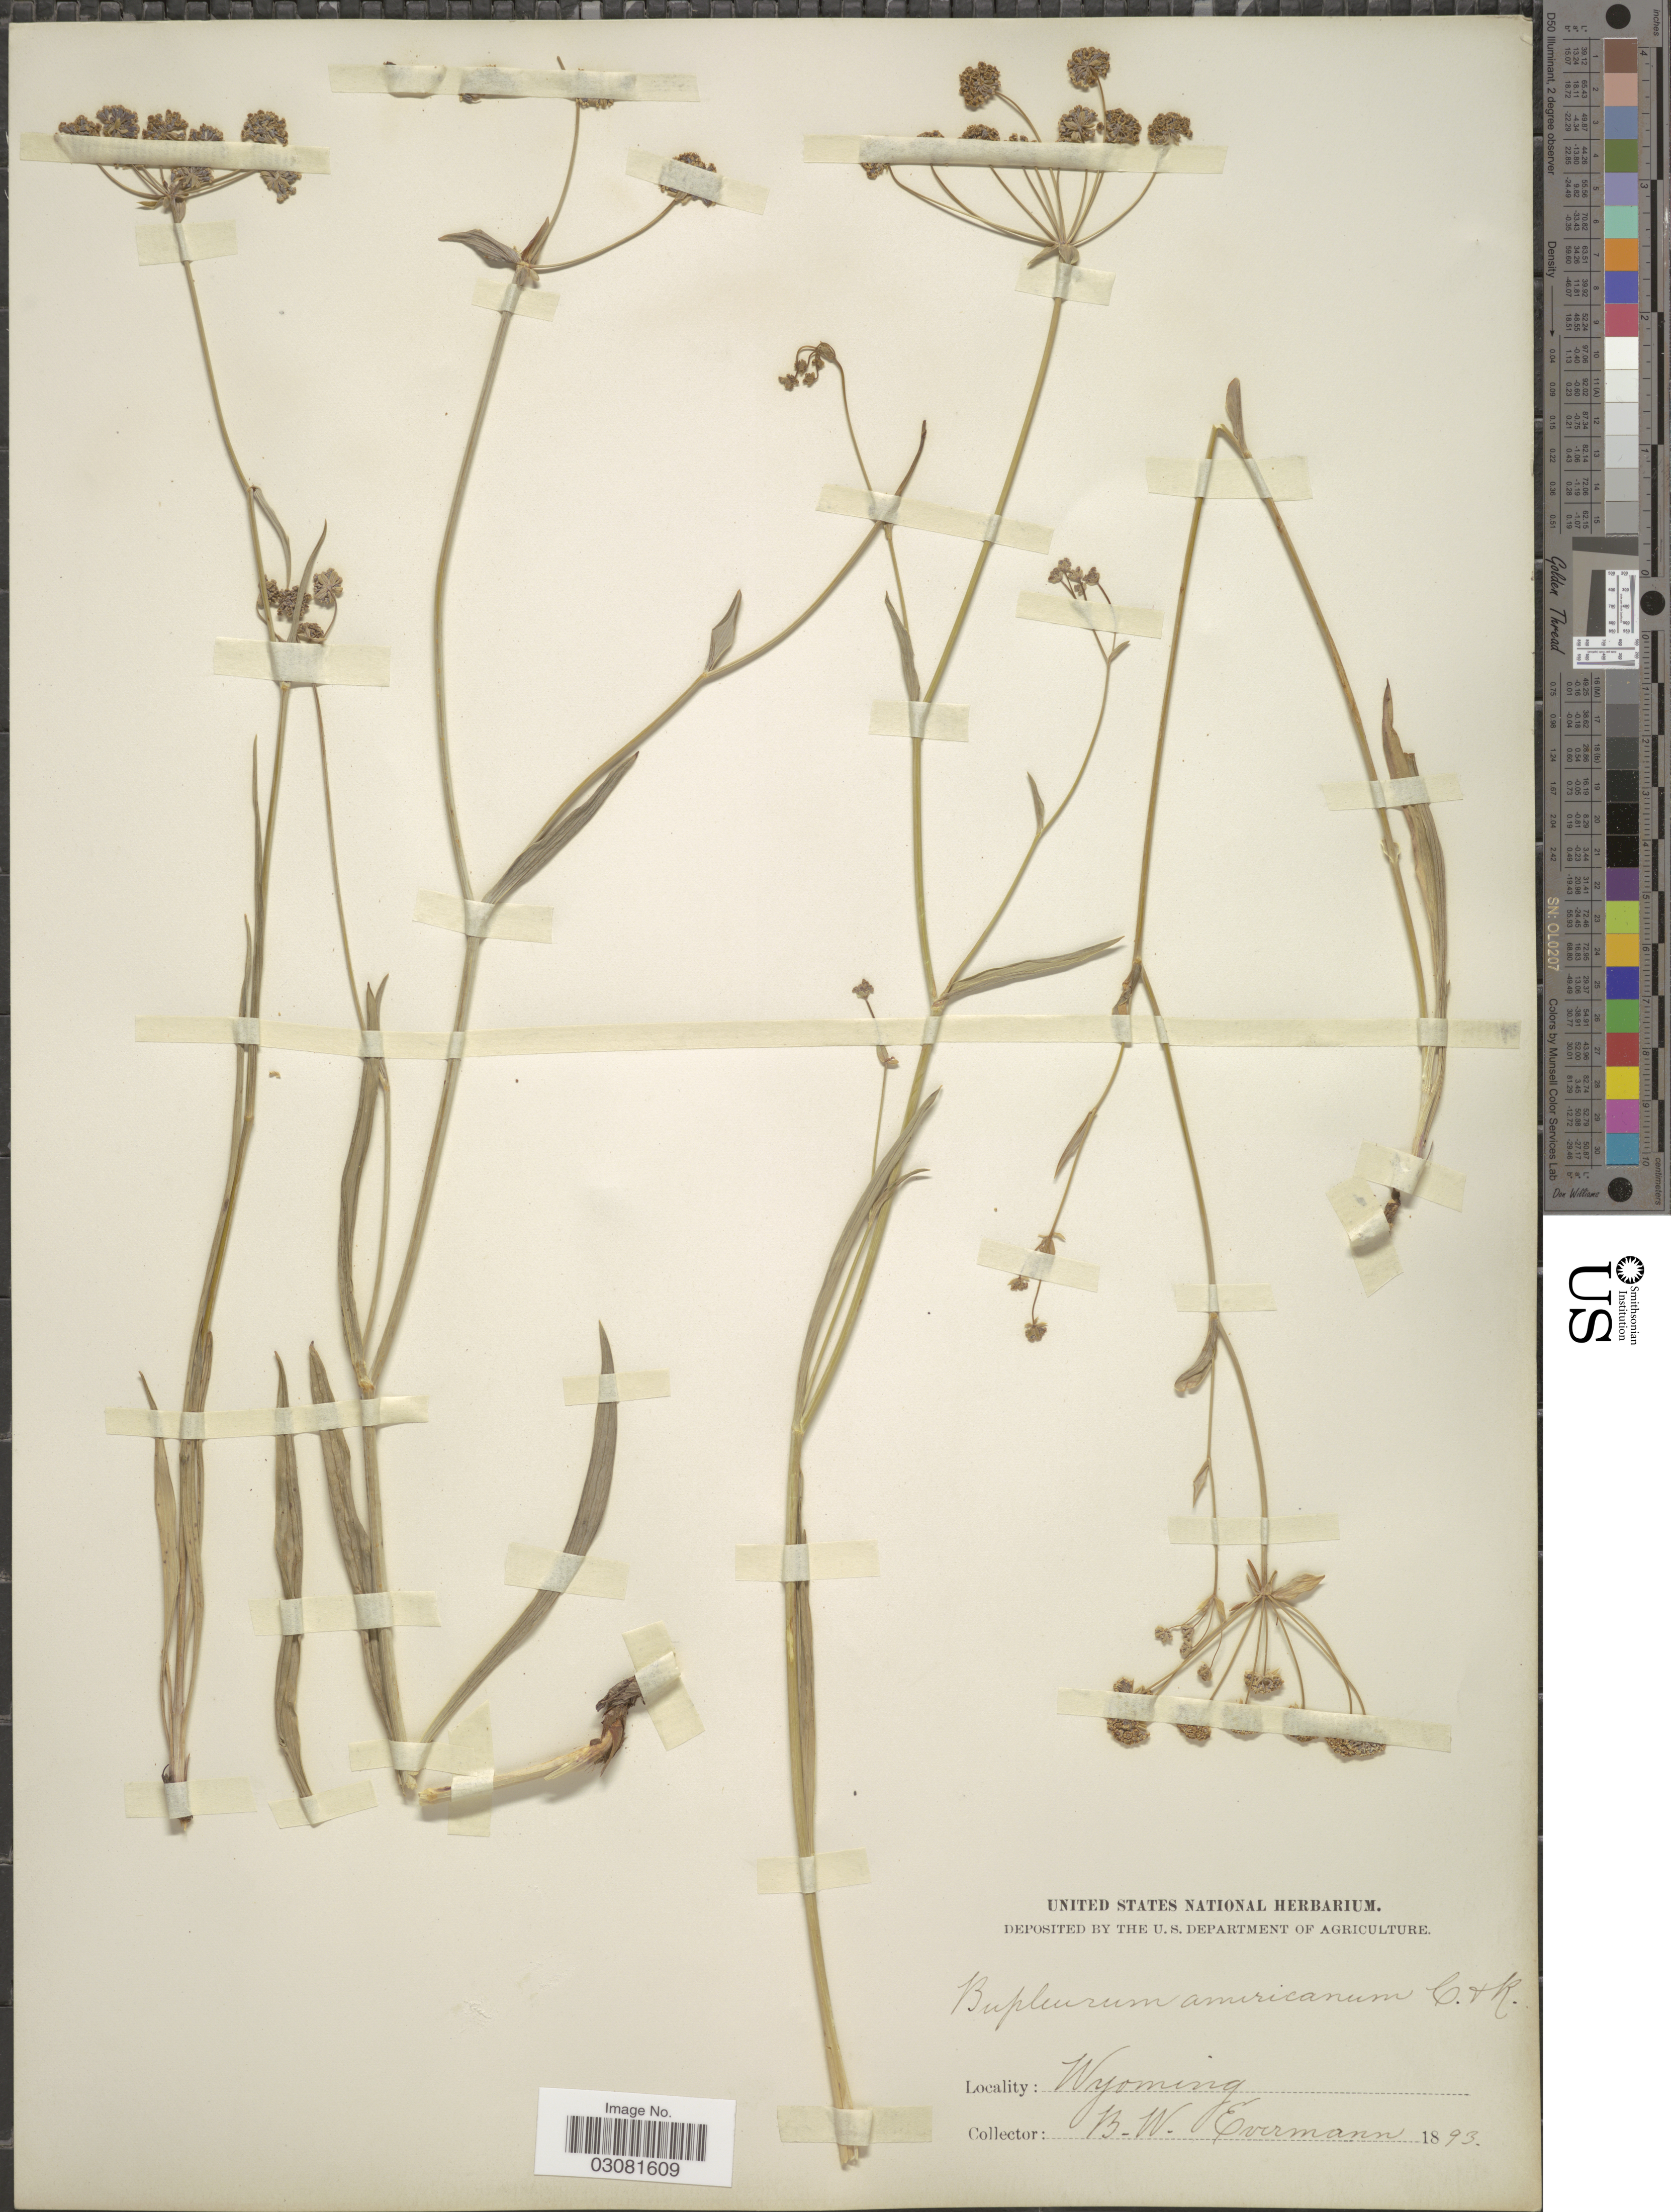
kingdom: Plantae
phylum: Tracheophyta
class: Magnoliopsida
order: Apiales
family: Apiaceae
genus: Bupleurum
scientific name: Bupleurum americanum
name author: J.M. Coult. & Rose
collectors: B. W. Evermann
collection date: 1893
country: United States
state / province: Wyoming